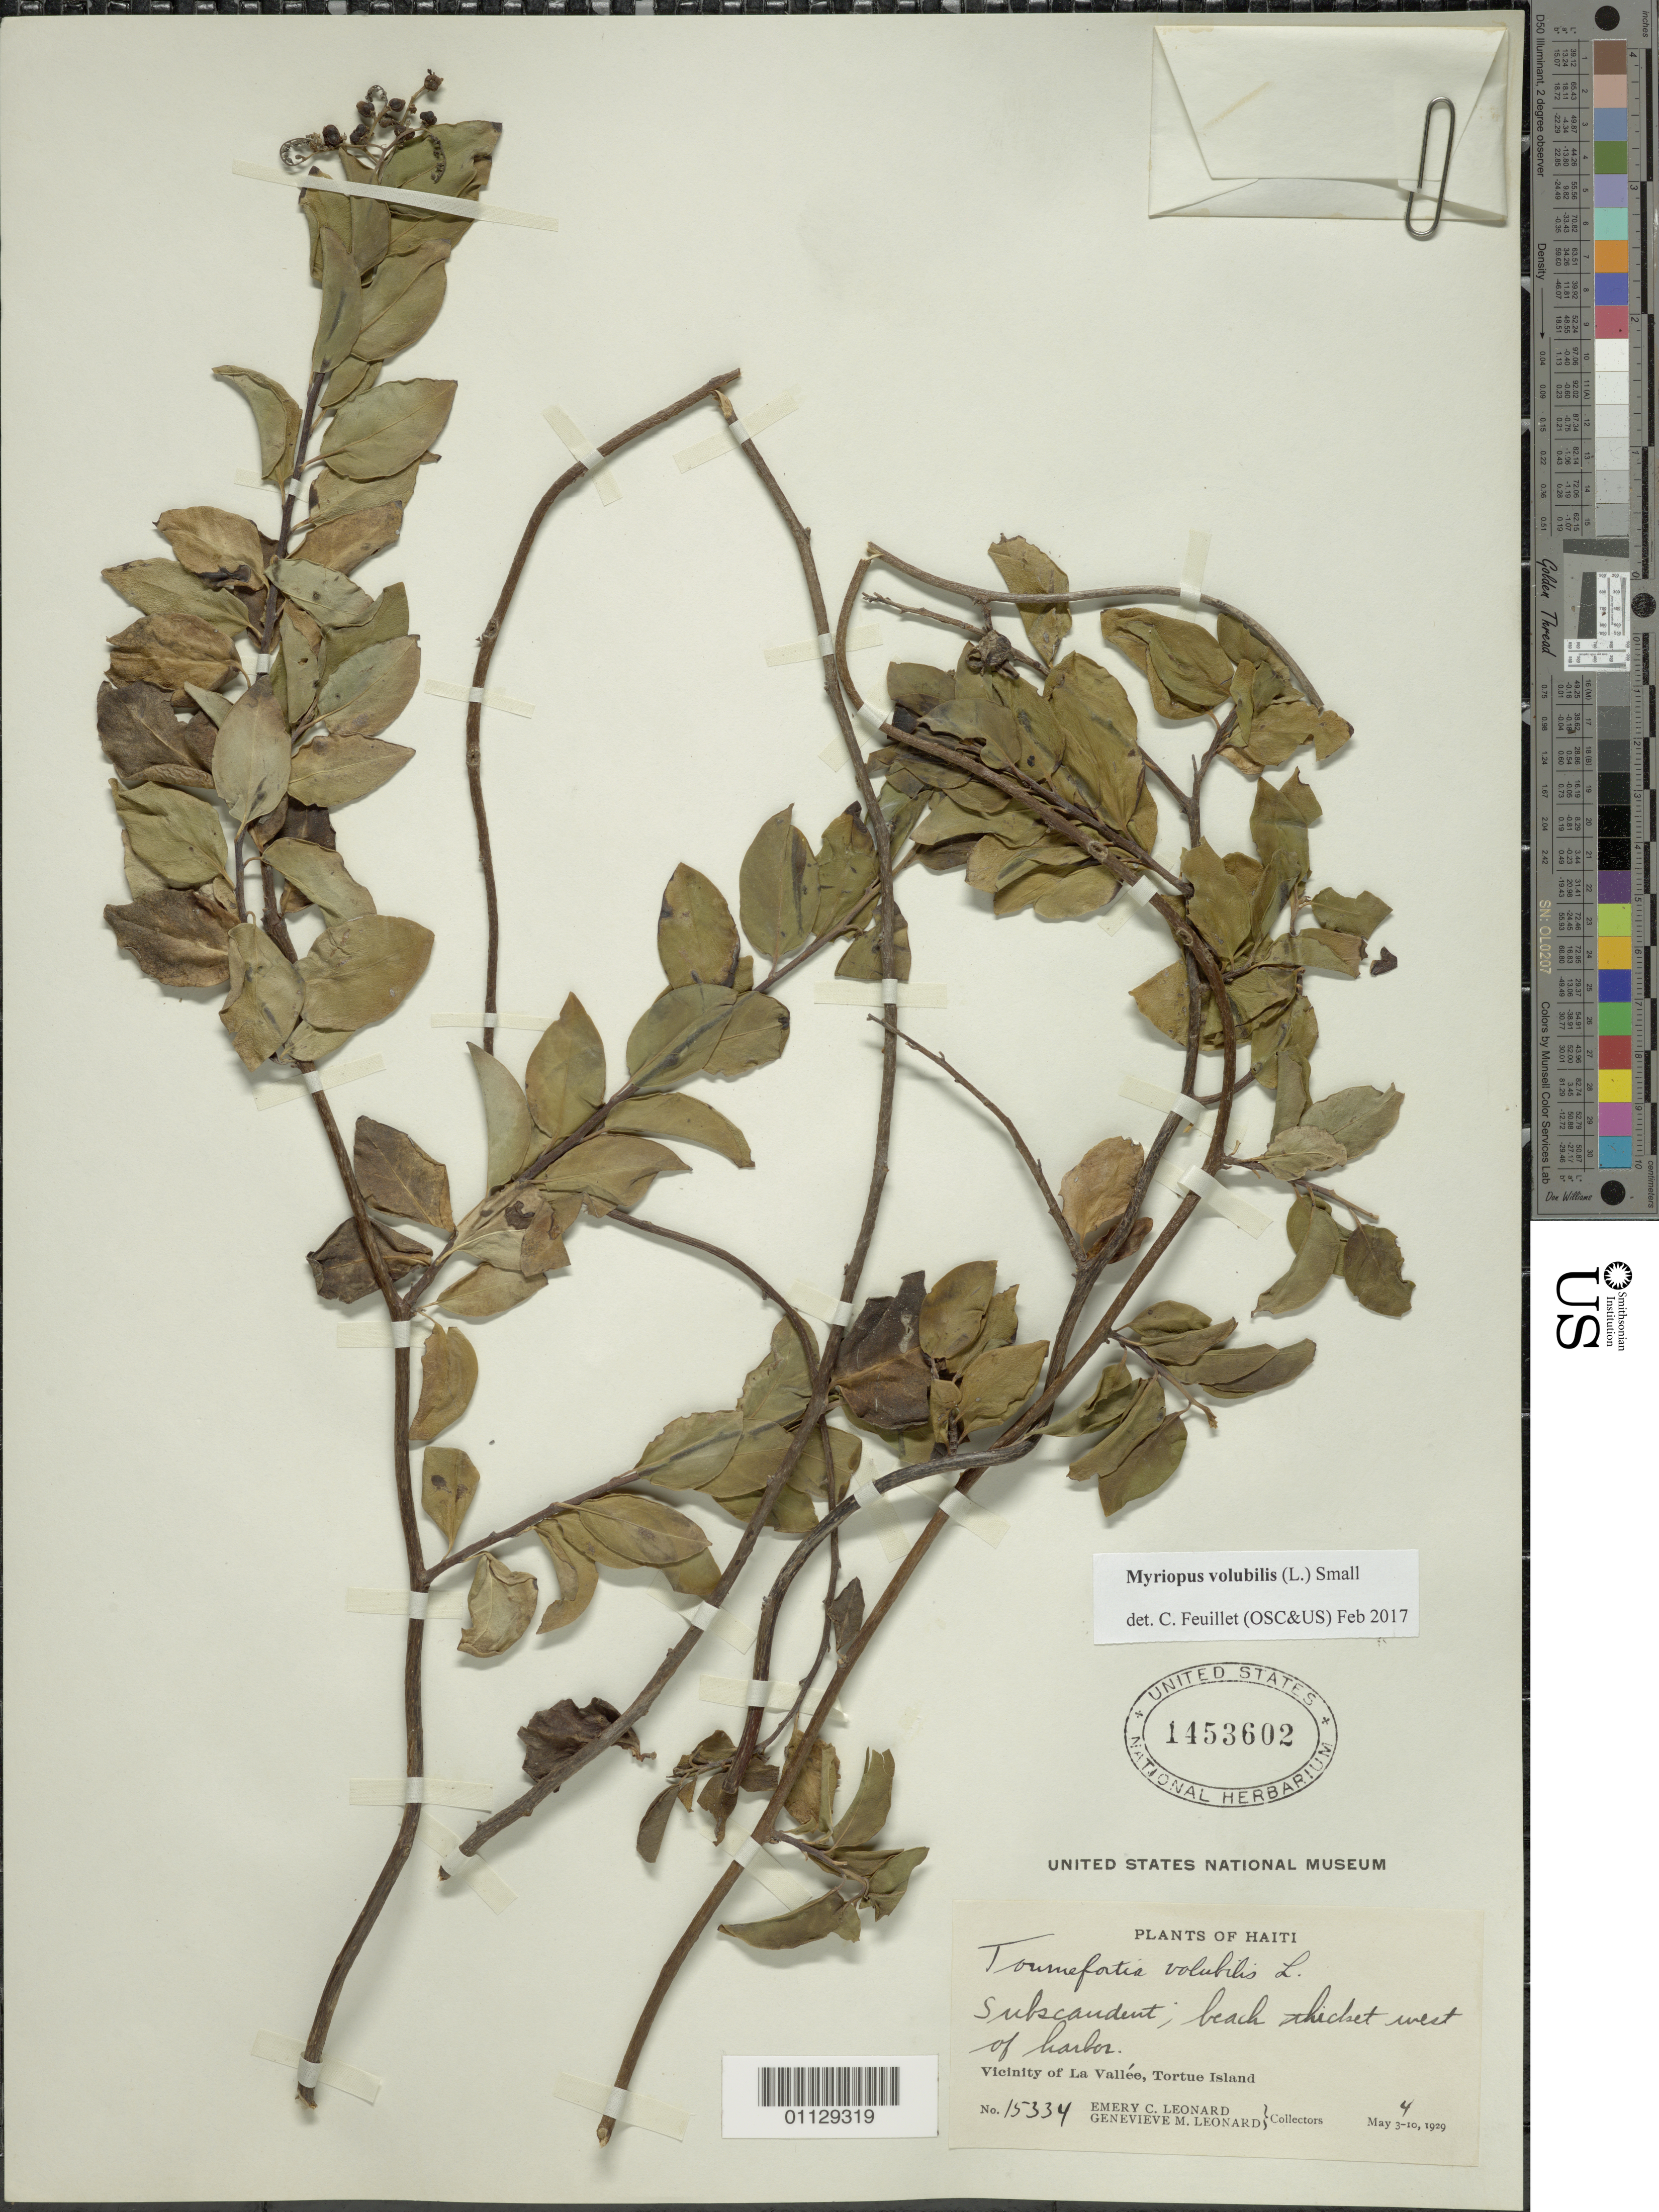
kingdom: Plantae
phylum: Tracheophyta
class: Magnoliopsida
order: Boraginales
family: Heliotropiaceae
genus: Myriopus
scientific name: Myriopus volubilis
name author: (L.) Small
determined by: Feuillet, C.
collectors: E. C. Leonard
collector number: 15334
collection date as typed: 03 May 1929 to 10 May 1929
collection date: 1929-05-03/1929-05-10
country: Haiti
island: Hispaniola I.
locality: La Vallée vicinity, Tortue Island west of harbor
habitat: Beach thicket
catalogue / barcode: US 1453602